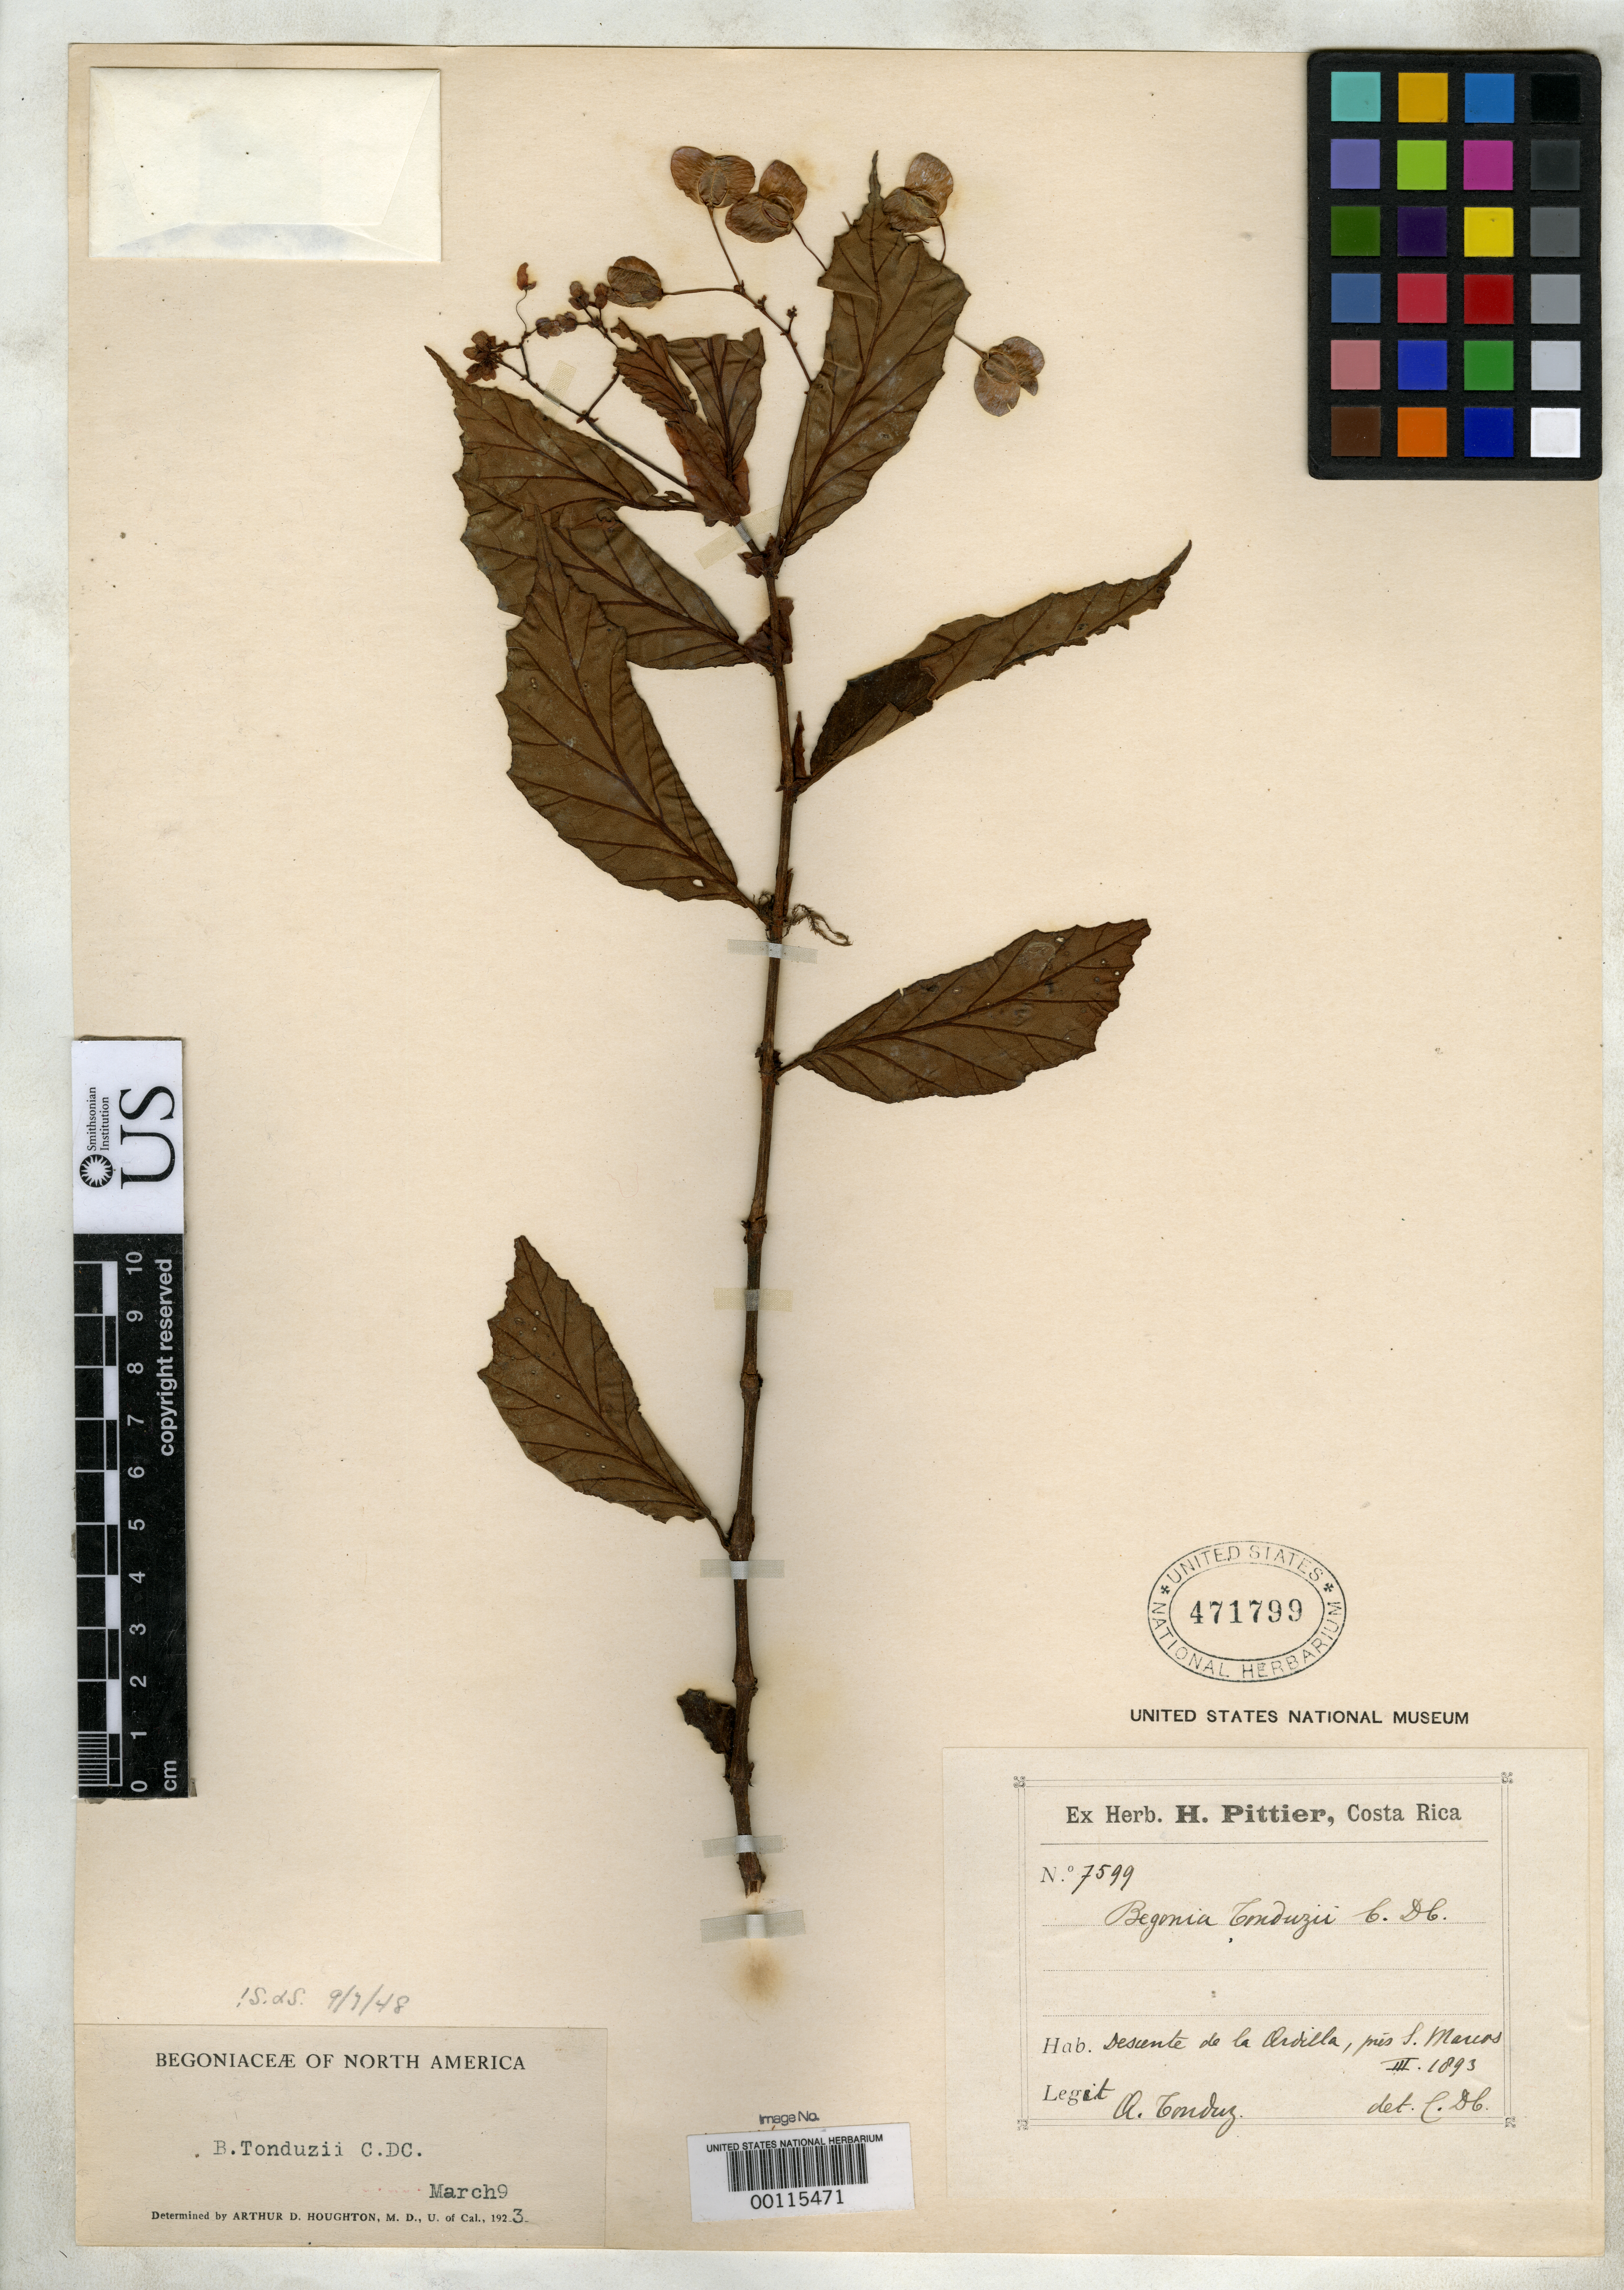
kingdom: Plantae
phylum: Tracheophyta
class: Magnoliopsida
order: Cucurbitales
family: Begoniaceae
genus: Begonia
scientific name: Begonia tonduzii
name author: C. DC.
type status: Type Collection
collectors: A. Tonduz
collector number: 7599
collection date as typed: Mar 1893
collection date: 1893-03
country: Costa Rica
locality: Ardella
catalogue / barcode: US 471799